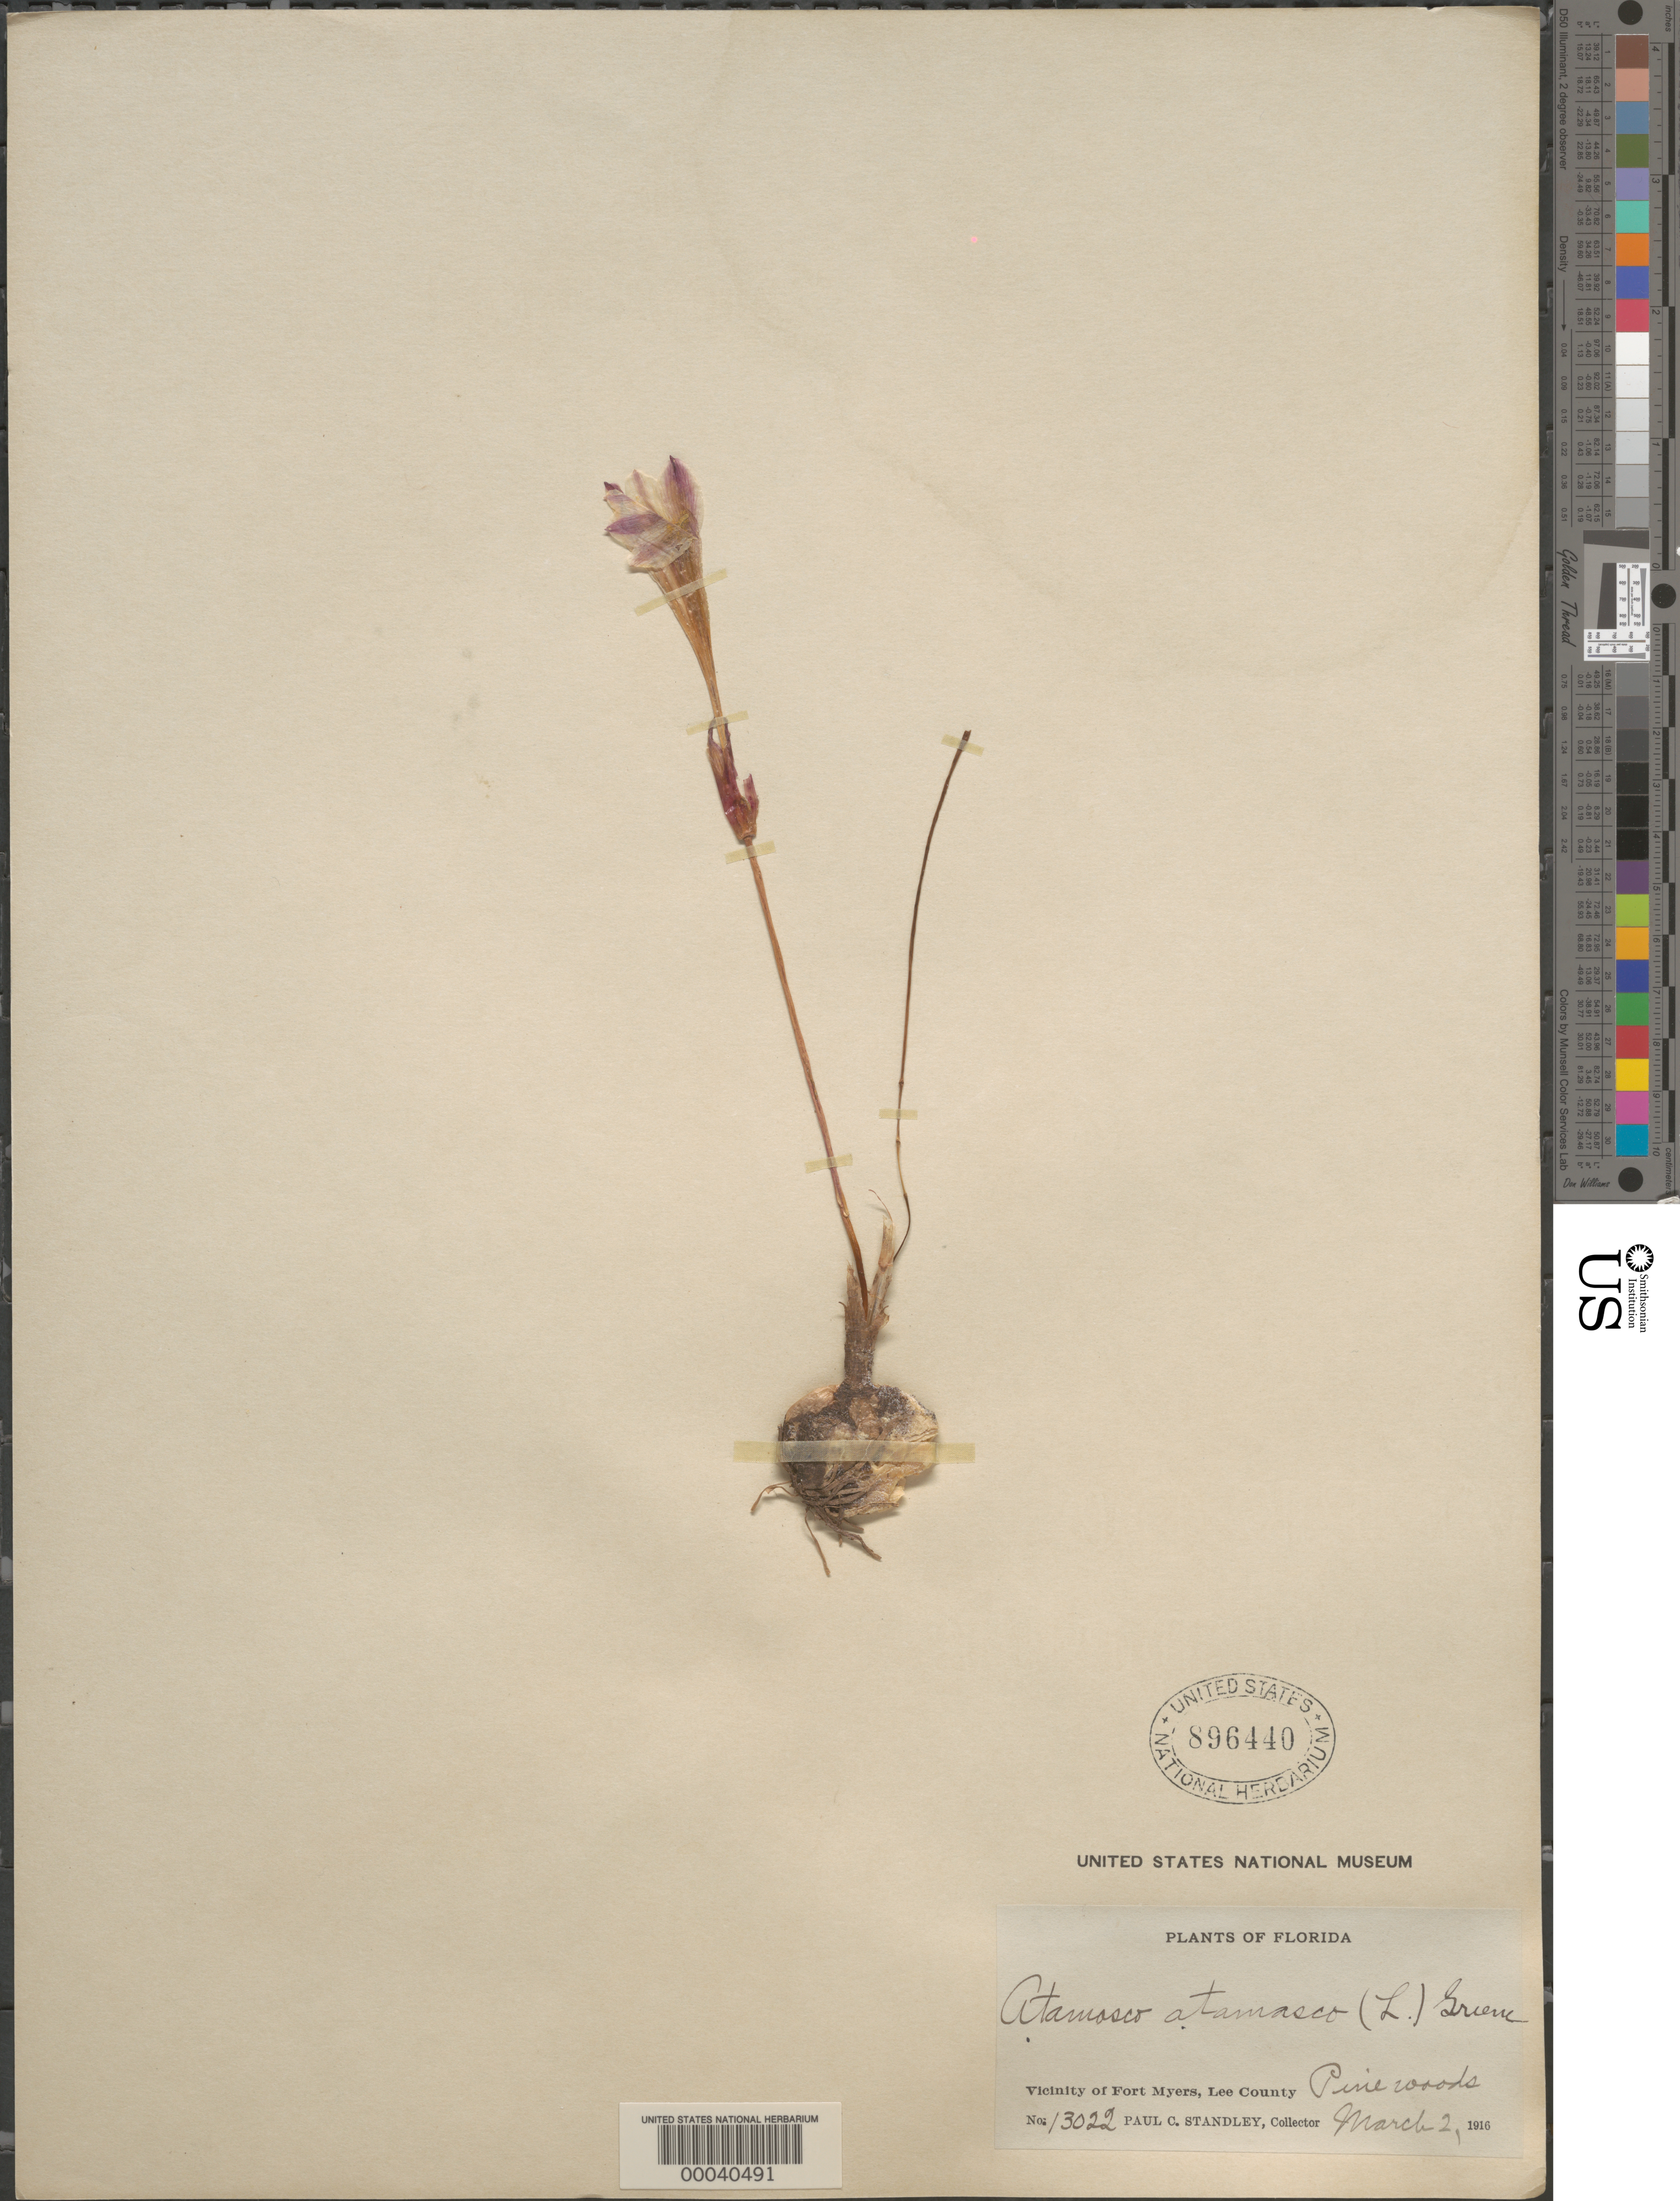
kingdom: Plantae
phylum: Tracheophyta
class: Liliopsida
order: Asparagales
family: Amaryllidaceae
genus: Zephyranthes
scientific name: Zephyranthes simpsonii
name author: Chapm.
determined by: Strong, Mark T.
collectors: P. C. Standley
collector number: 13022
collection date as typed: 02 Mar 1916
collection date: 1916-03-02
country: United States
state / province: Florida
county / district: Lee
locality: Vicinity of ft. myers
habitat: Pine woods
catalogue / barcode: US 896440